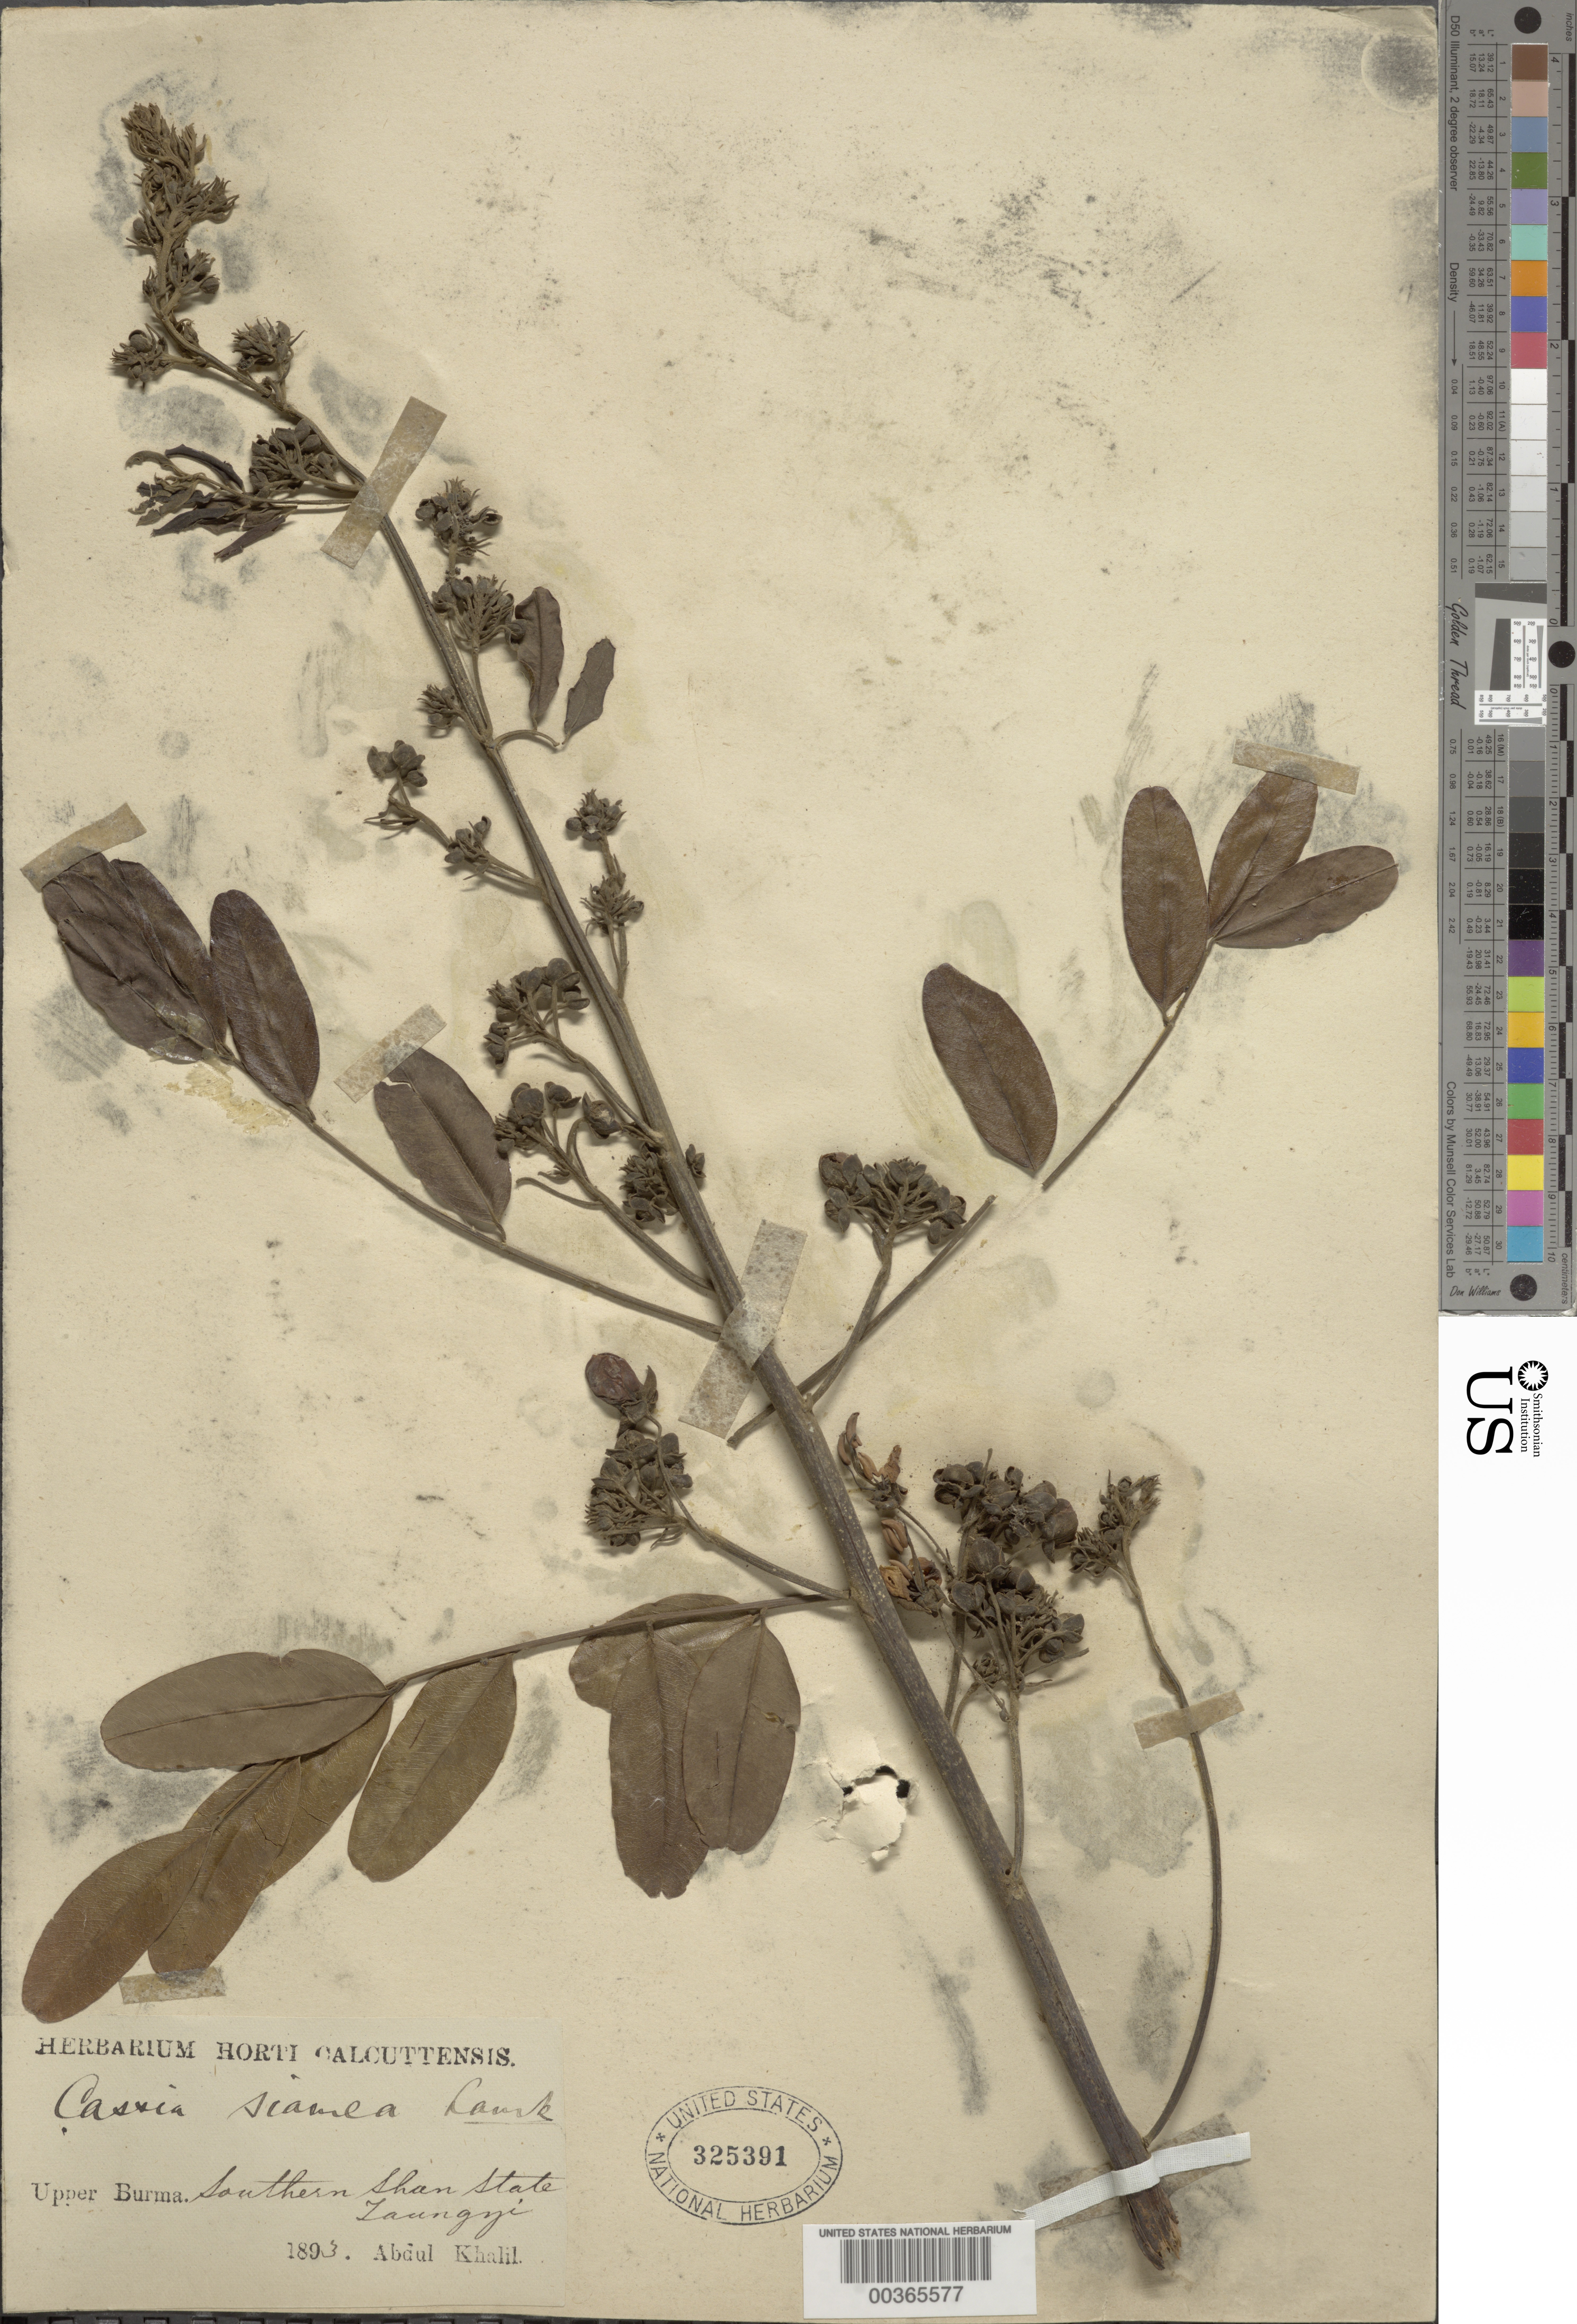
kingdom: Plantae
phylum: Tracheophyta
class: Magnoliopsida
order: Fabales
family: Fabaceae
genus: Senna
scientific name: Senna siamea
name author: (Lam.) H.S. Irwin & Barneby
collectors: A. Khalil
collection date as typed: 1893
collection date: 1893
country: Myanmar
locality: Southern Shan State Taungyi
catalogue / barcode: US 325391